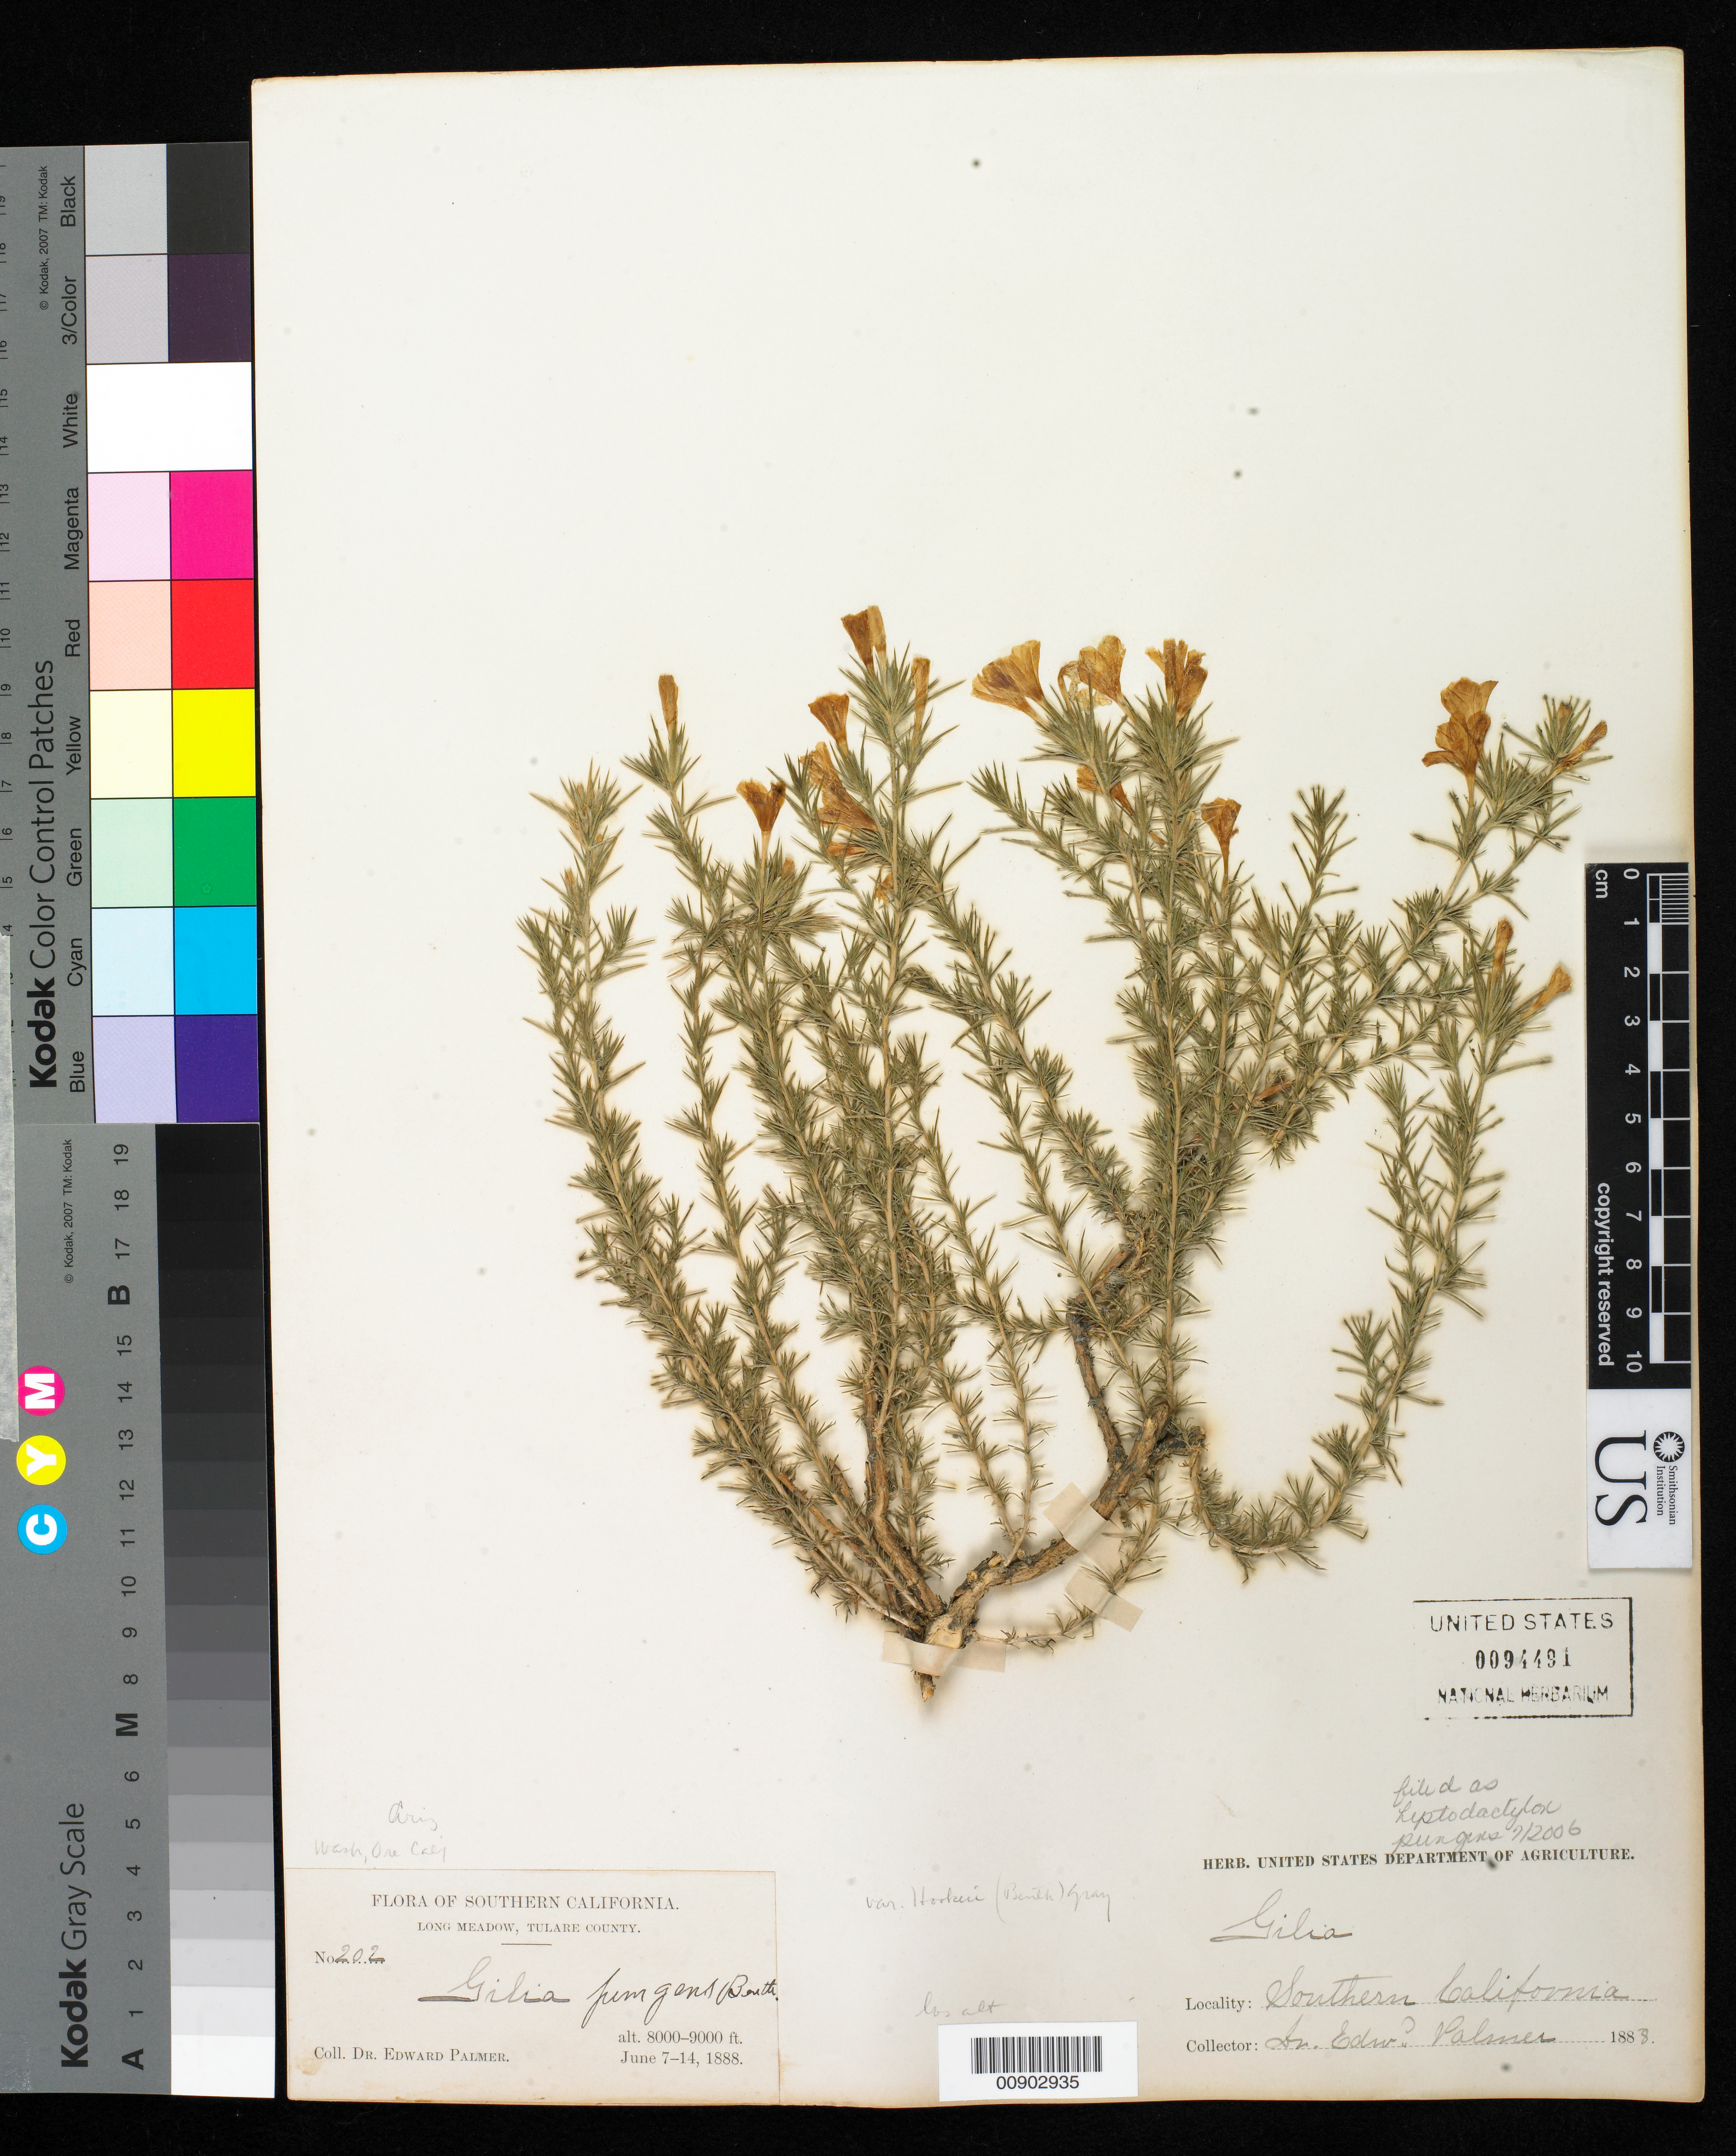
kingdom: Plantae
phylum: Tracheophyta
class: Magnoliopsida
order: Ericales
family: Polemoniaceae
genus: Linanthus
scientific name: Linanthus pungens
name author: (Torr.) J.M. Porter & L.A. Johnson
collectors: E. Palmer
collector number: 202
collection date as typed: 07 Jun 1888 to 14 Jun 1888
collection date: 1888-06-07/1888-06-14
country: United States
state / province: California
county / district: Tulare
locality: Long Meadow, Tulare County, California.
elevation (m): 2438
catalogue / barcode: US 94491